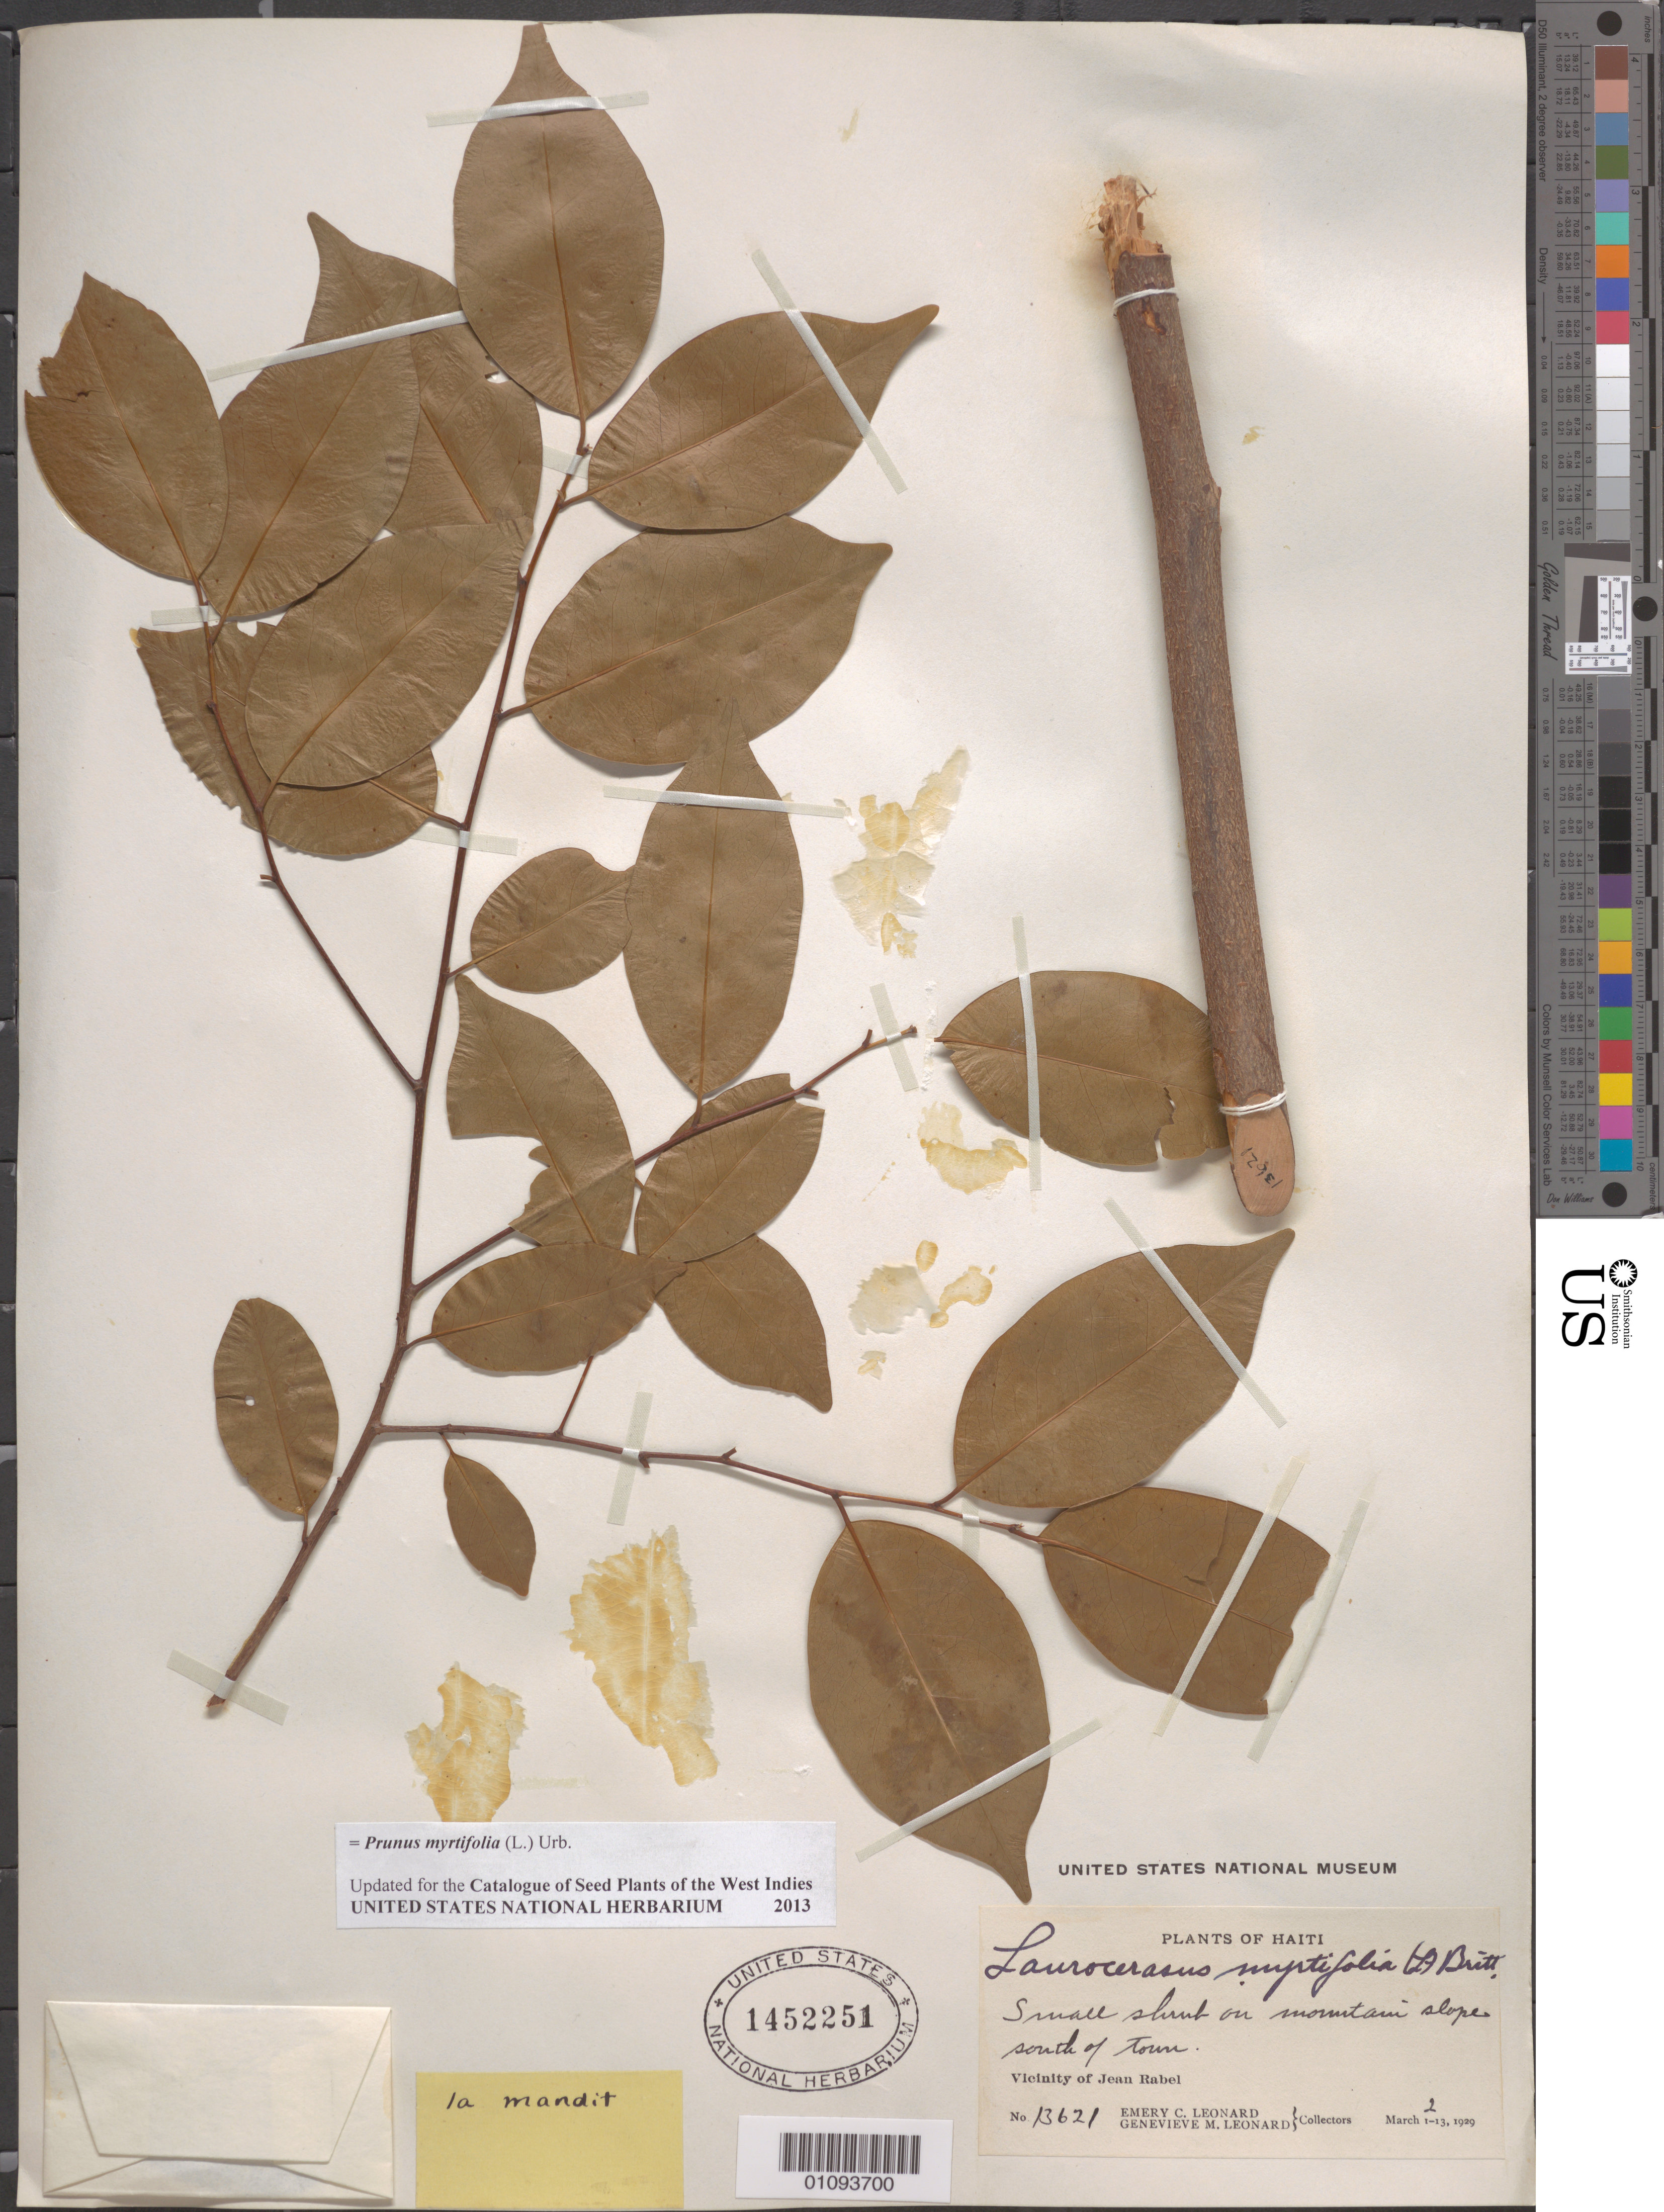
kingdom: Plantae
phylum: Tracheophyta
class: Magnoliopsida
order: Rosales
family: Rosaceae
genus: Prunus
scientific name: Prunus myrtifolia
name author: (L.) Urb.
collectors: E. C. Leonard & G. M. Leonard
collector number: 13621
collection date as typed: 02 Mar 1929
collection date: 1929-03-02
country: Haiti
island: Hispaniola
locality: mountain slopes S of Toun.Vicinity of Jean Rabel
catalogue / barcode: US 1452251